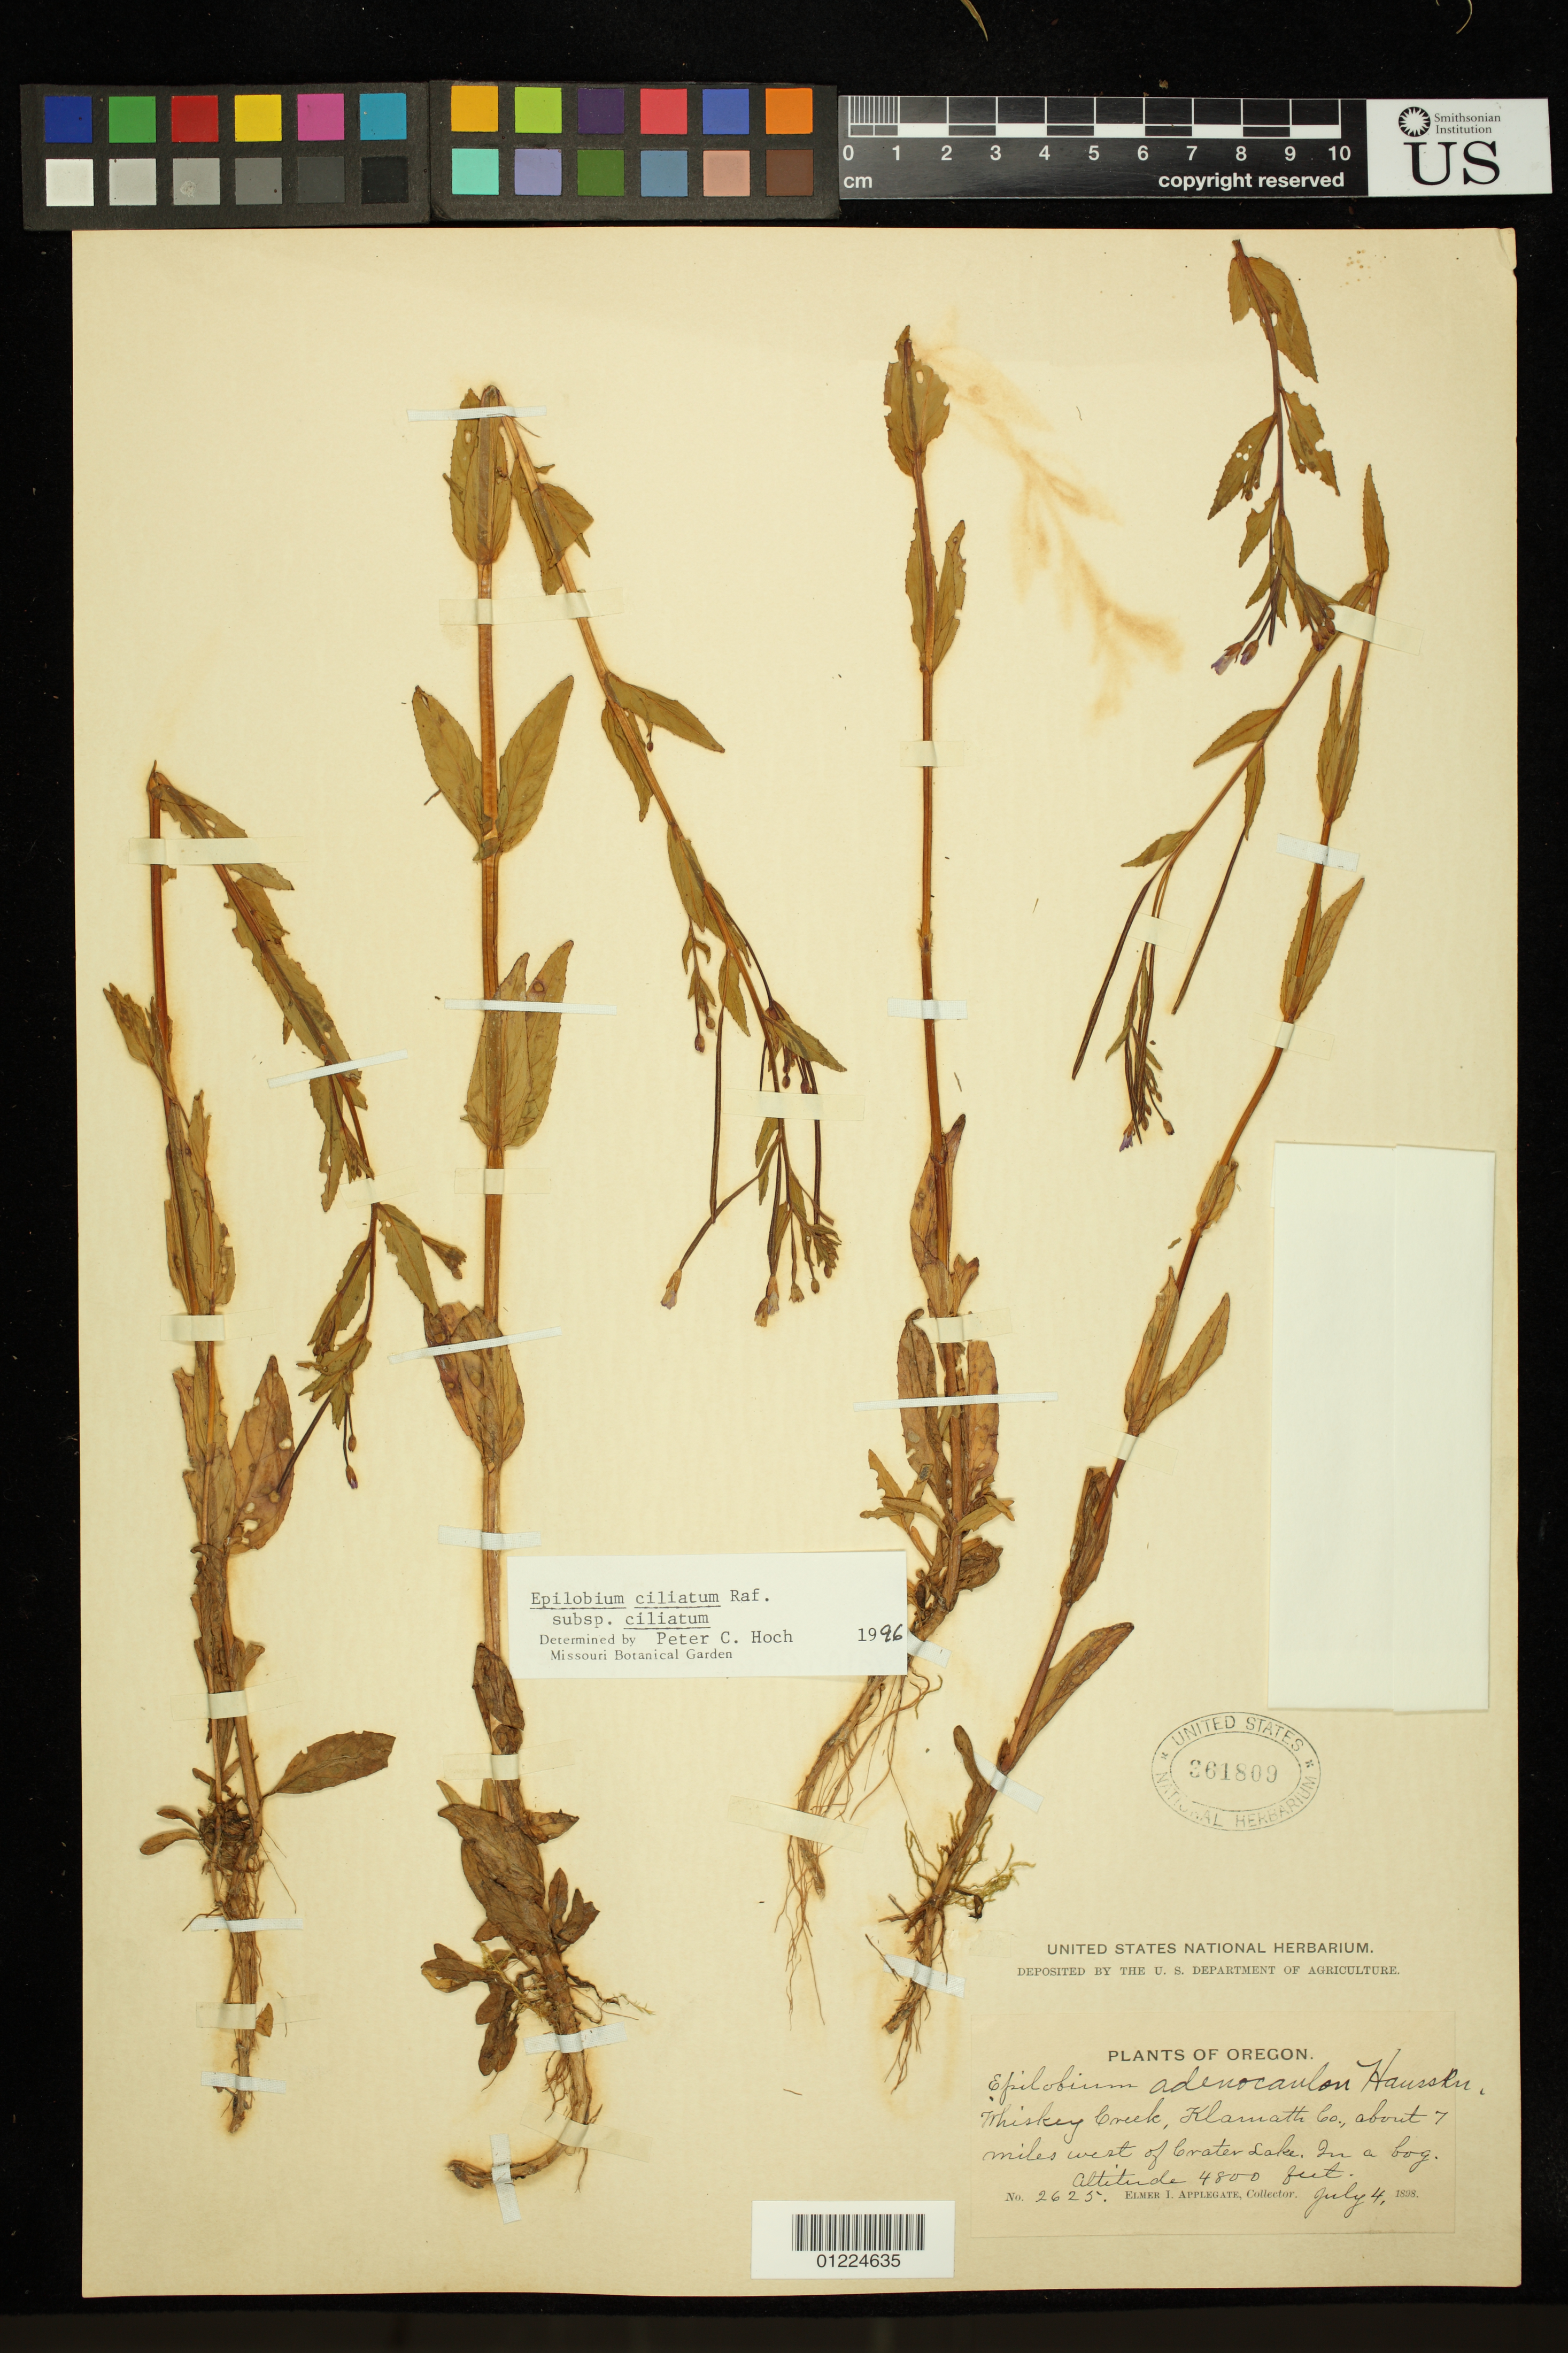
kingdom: Plantae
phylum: Tracheophyta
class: Magnoliopsida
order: Myrtales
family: Onagraceae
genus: Epilobium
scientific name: Epilobium ciliatum subsp. ciliatum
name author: Raf.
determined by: Hoch, P. C.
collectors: E. I. Applegate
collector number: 2625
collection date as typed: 04 Jul 1898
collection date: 1898-07-04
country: United States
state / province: Oregon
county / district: Klamath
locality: Wiskey creek, 7 mi w of crater lake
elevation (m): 1463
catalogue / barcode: US 361809